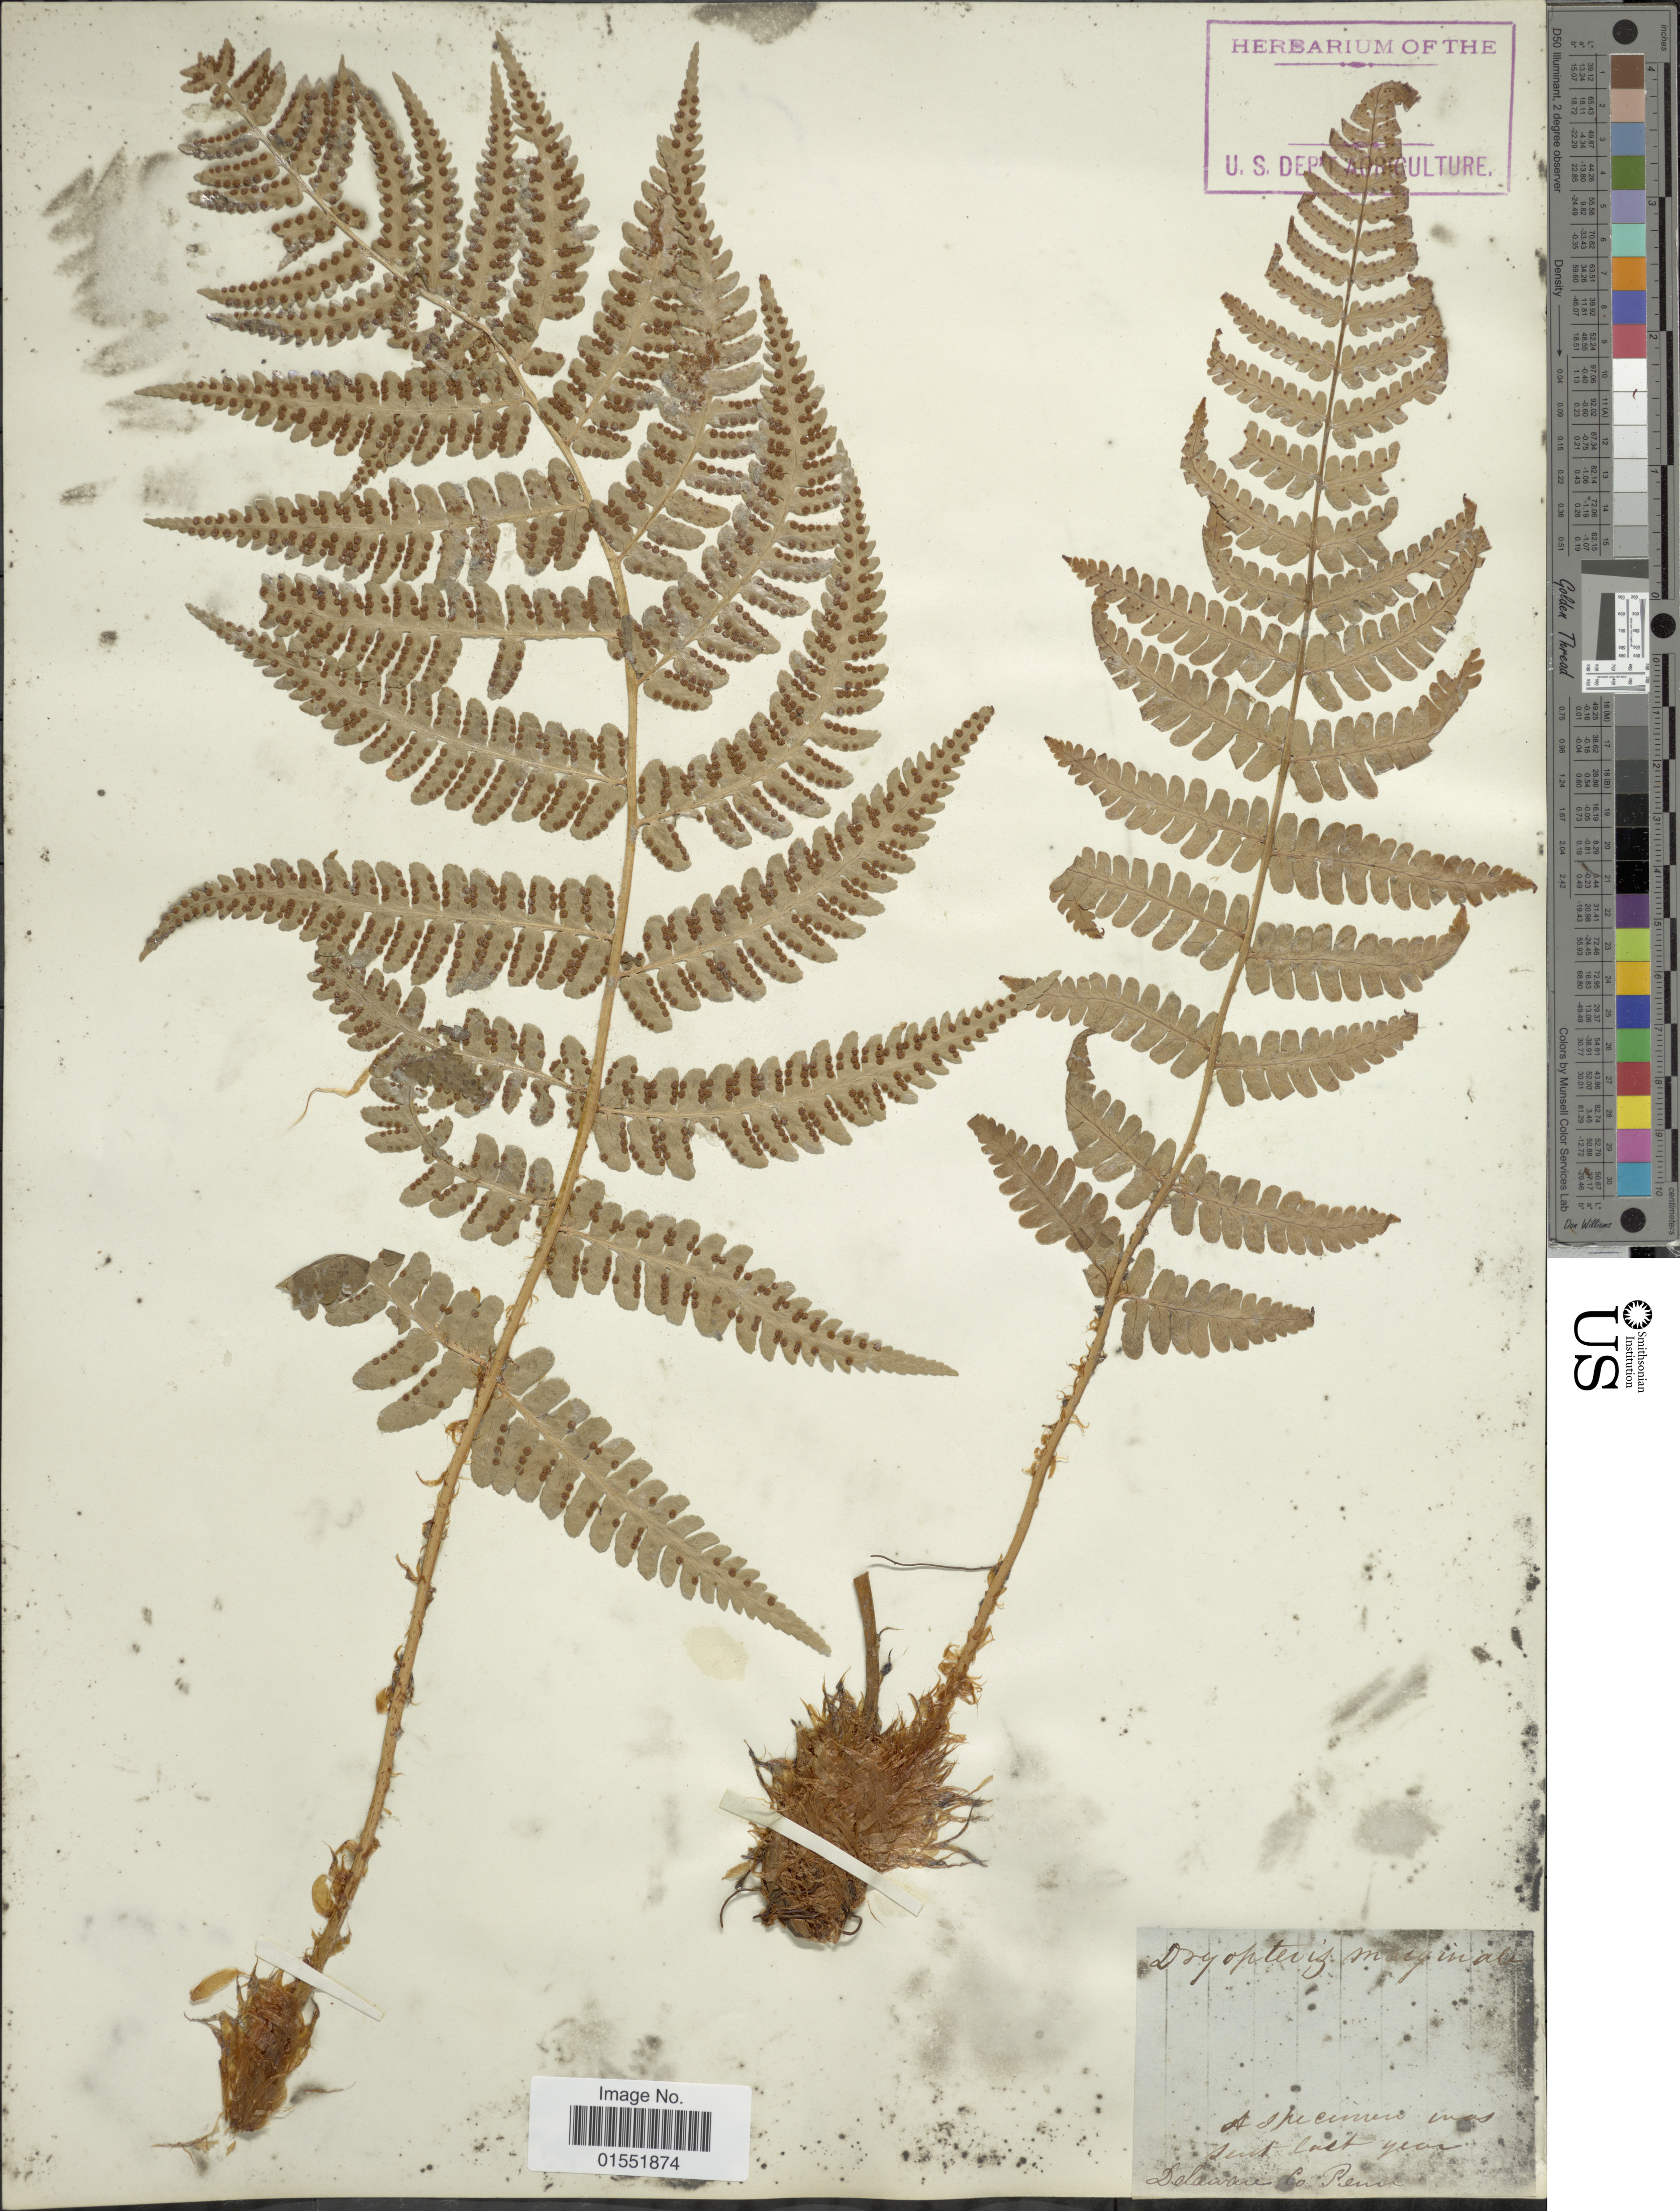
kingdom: Plantae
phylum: Tracheophyta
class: Polypodiopsida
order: Polypodiales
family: Dryopteridaceae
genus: Dryopteris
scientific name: Dryopteris marginalis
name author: (L.) A. Gray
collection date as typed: Just last year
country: United States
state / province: Pennsylvania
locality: Delaware Co.